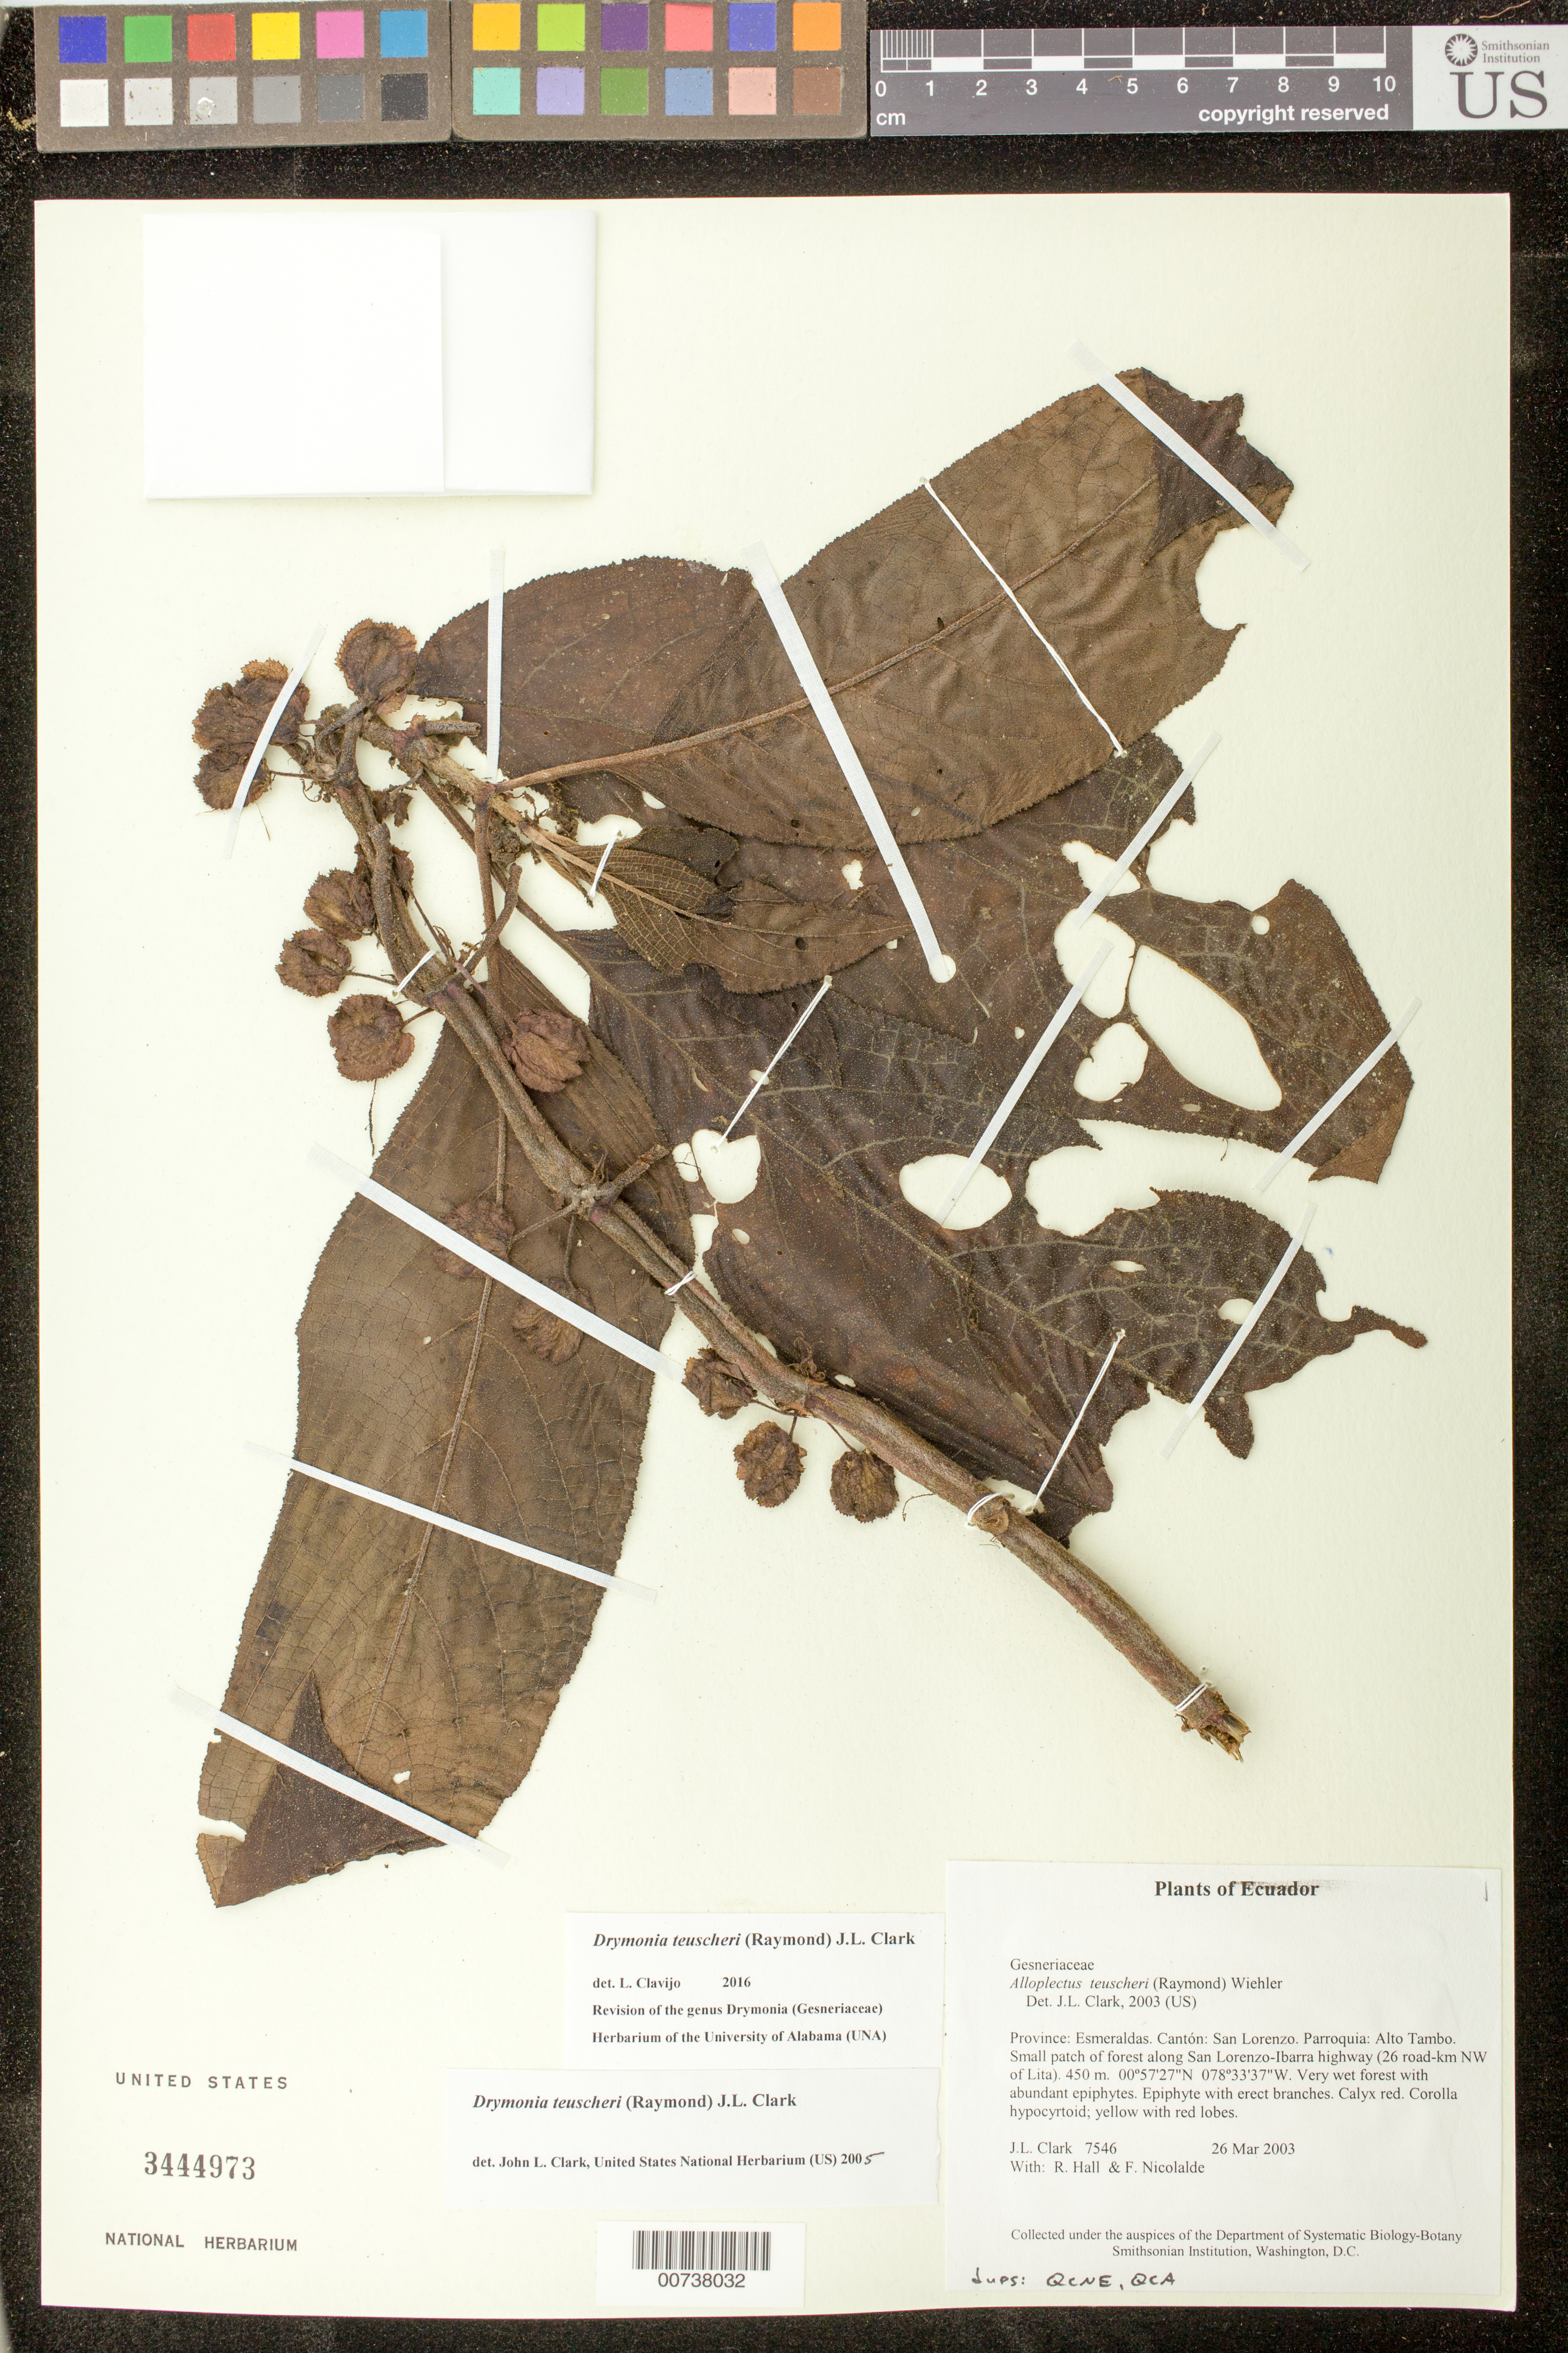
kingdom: Plantae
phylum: Tracheophyta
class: Magnoliopsida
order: Lamiales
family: Gesneriaceae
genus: Drymonia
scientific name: Drymonia teuscheri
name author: (Raymond) J.L. Clark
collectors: J. L. Clark, R. Hall & F. Nicolalde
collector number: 7546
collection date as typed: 26 Mar 2003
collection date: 2003-03-26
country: Ecuador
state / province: Esmeraldas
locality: San Lorenzo. Parroquia: Alto Tambo. Small patch of forest along San Lorenzo-Ibarra highway (26 road-km NW of Lita).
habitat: Very wet forest with abundant epiphytes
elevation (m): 450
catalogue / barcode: US 3444973